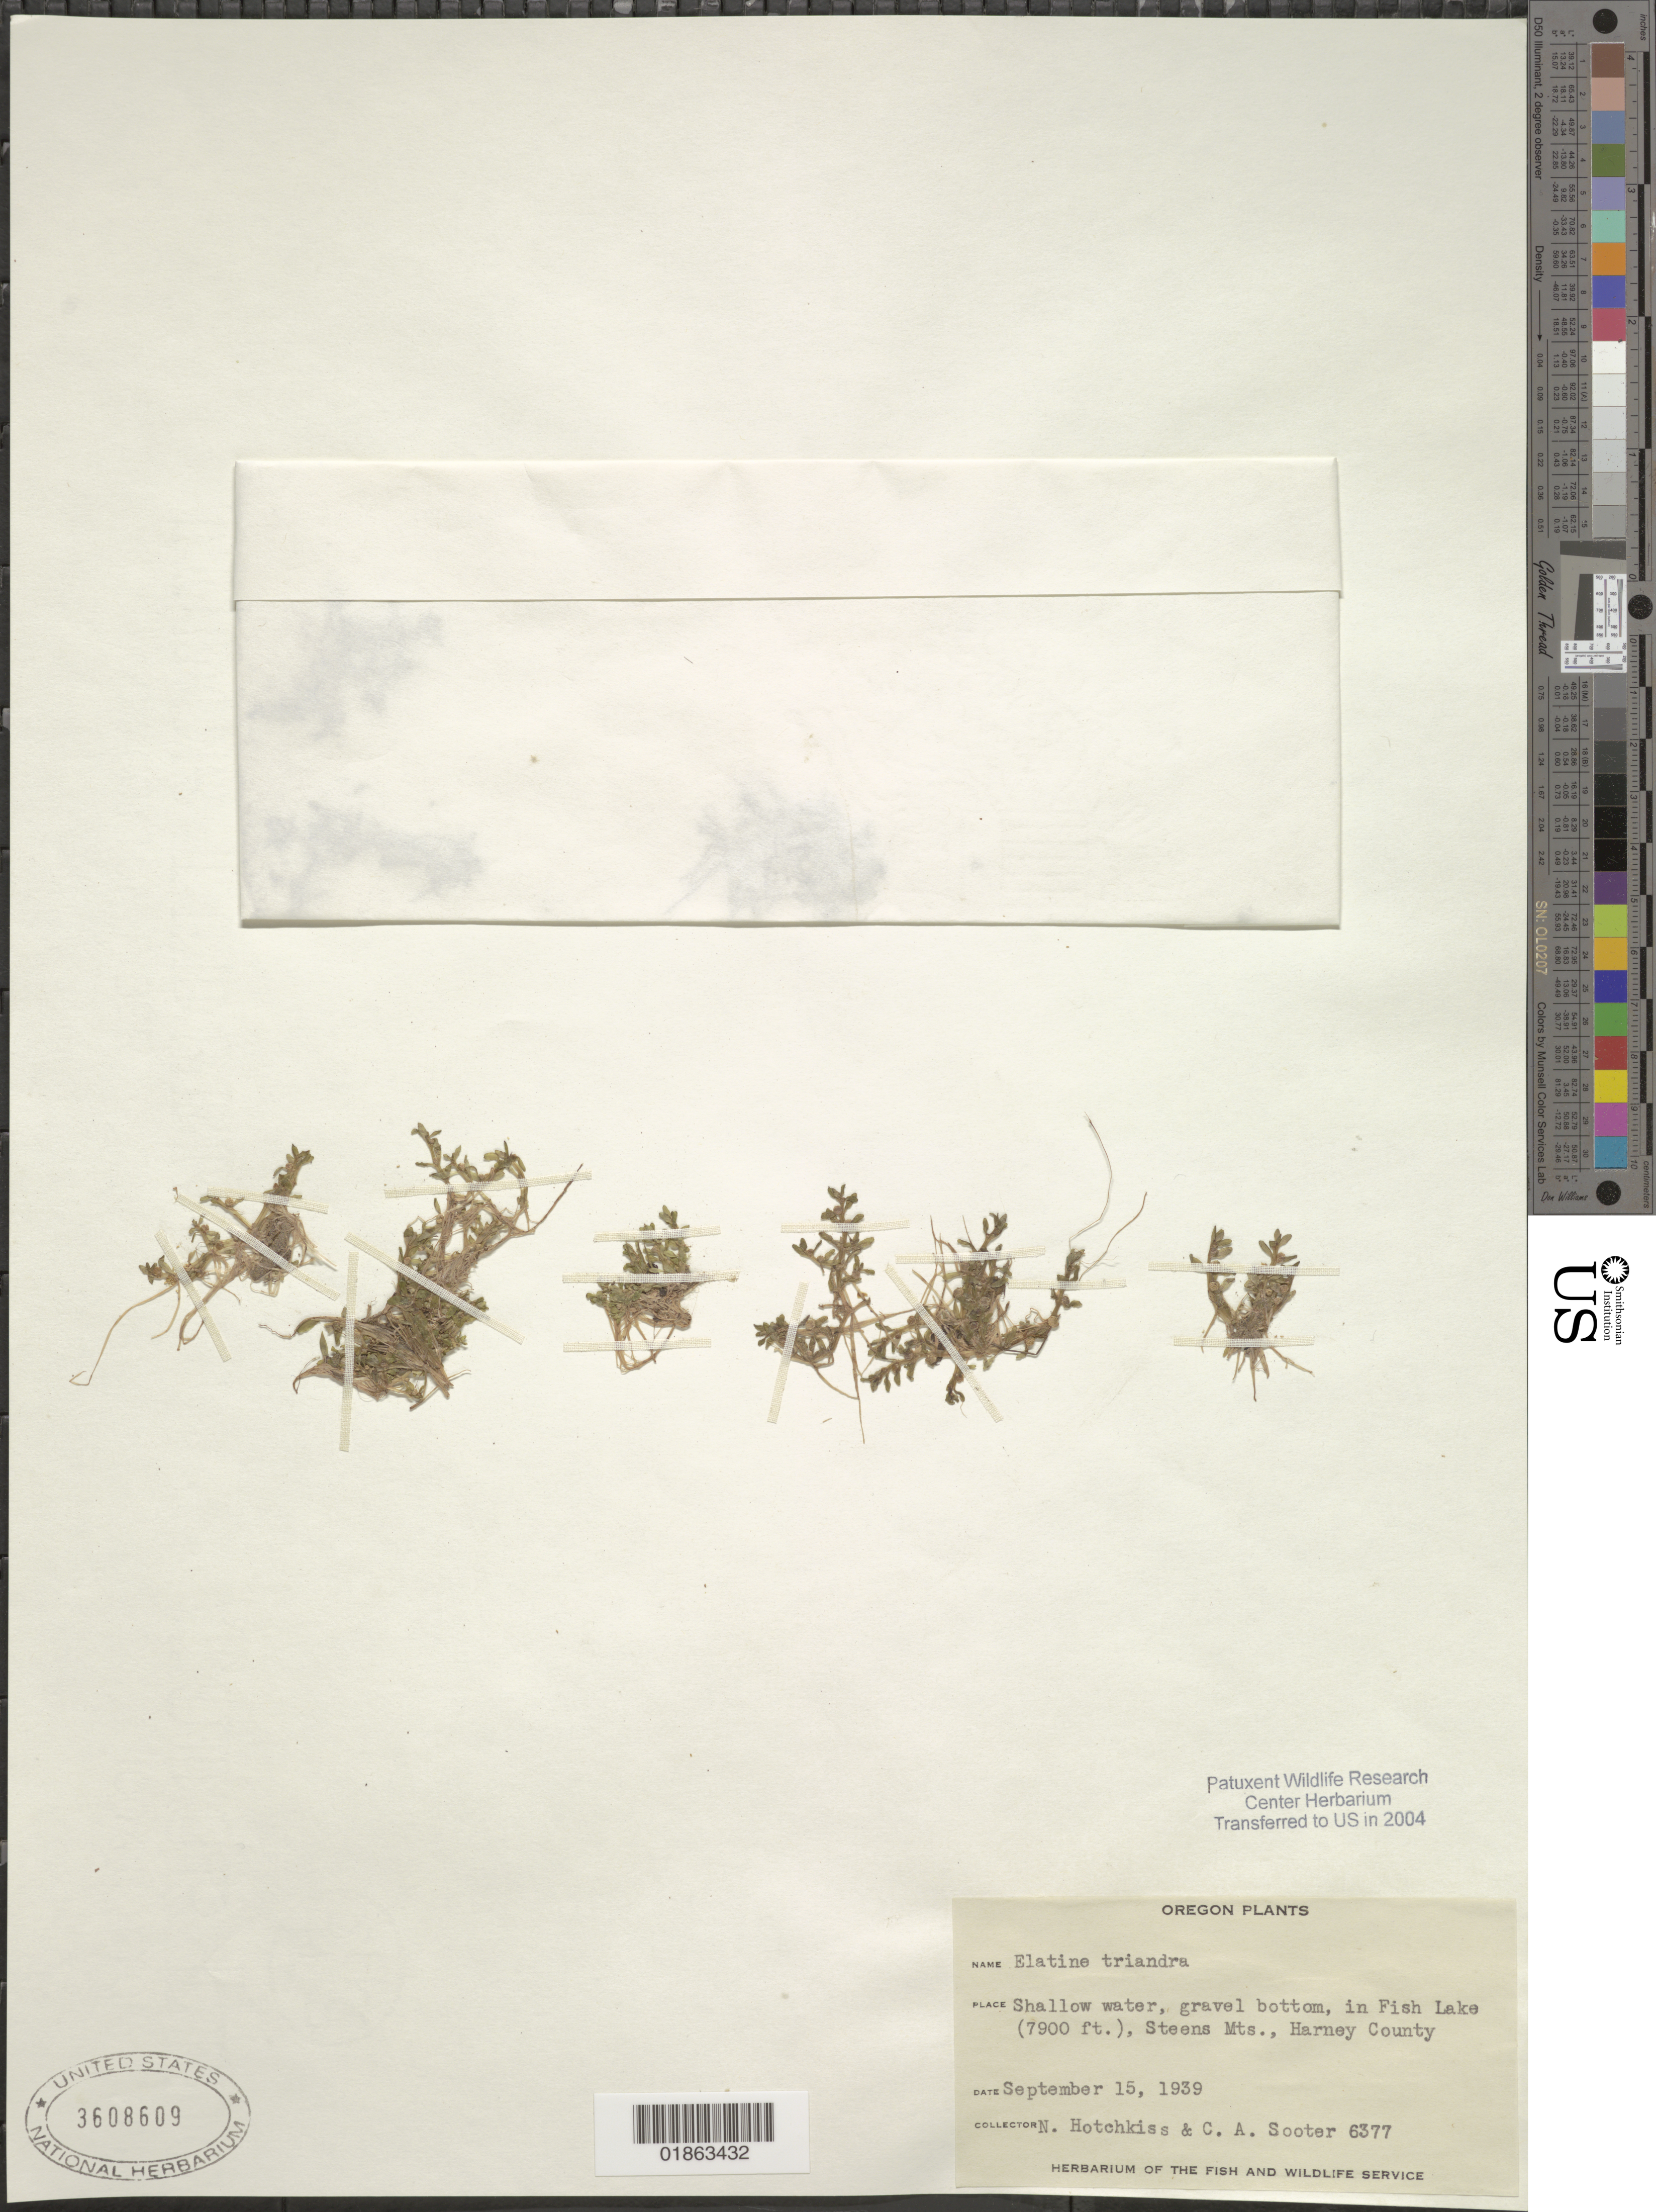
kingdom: Plantae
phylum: Tracheophyta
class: Magnoliopsida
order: Malpighiales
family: Elatinaceae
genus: Elatine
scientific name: Elatine triandra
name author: Schkuhr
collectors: N. Hotchkiss & C. Sooter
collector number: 6377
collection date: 1939-09-15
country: United States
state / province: Oregon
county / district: Harney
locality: Fish Lake, Steens Mts., Harney Co.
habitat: Shallow water, gravel bottom.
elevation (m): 2408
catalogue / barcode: US 3608609